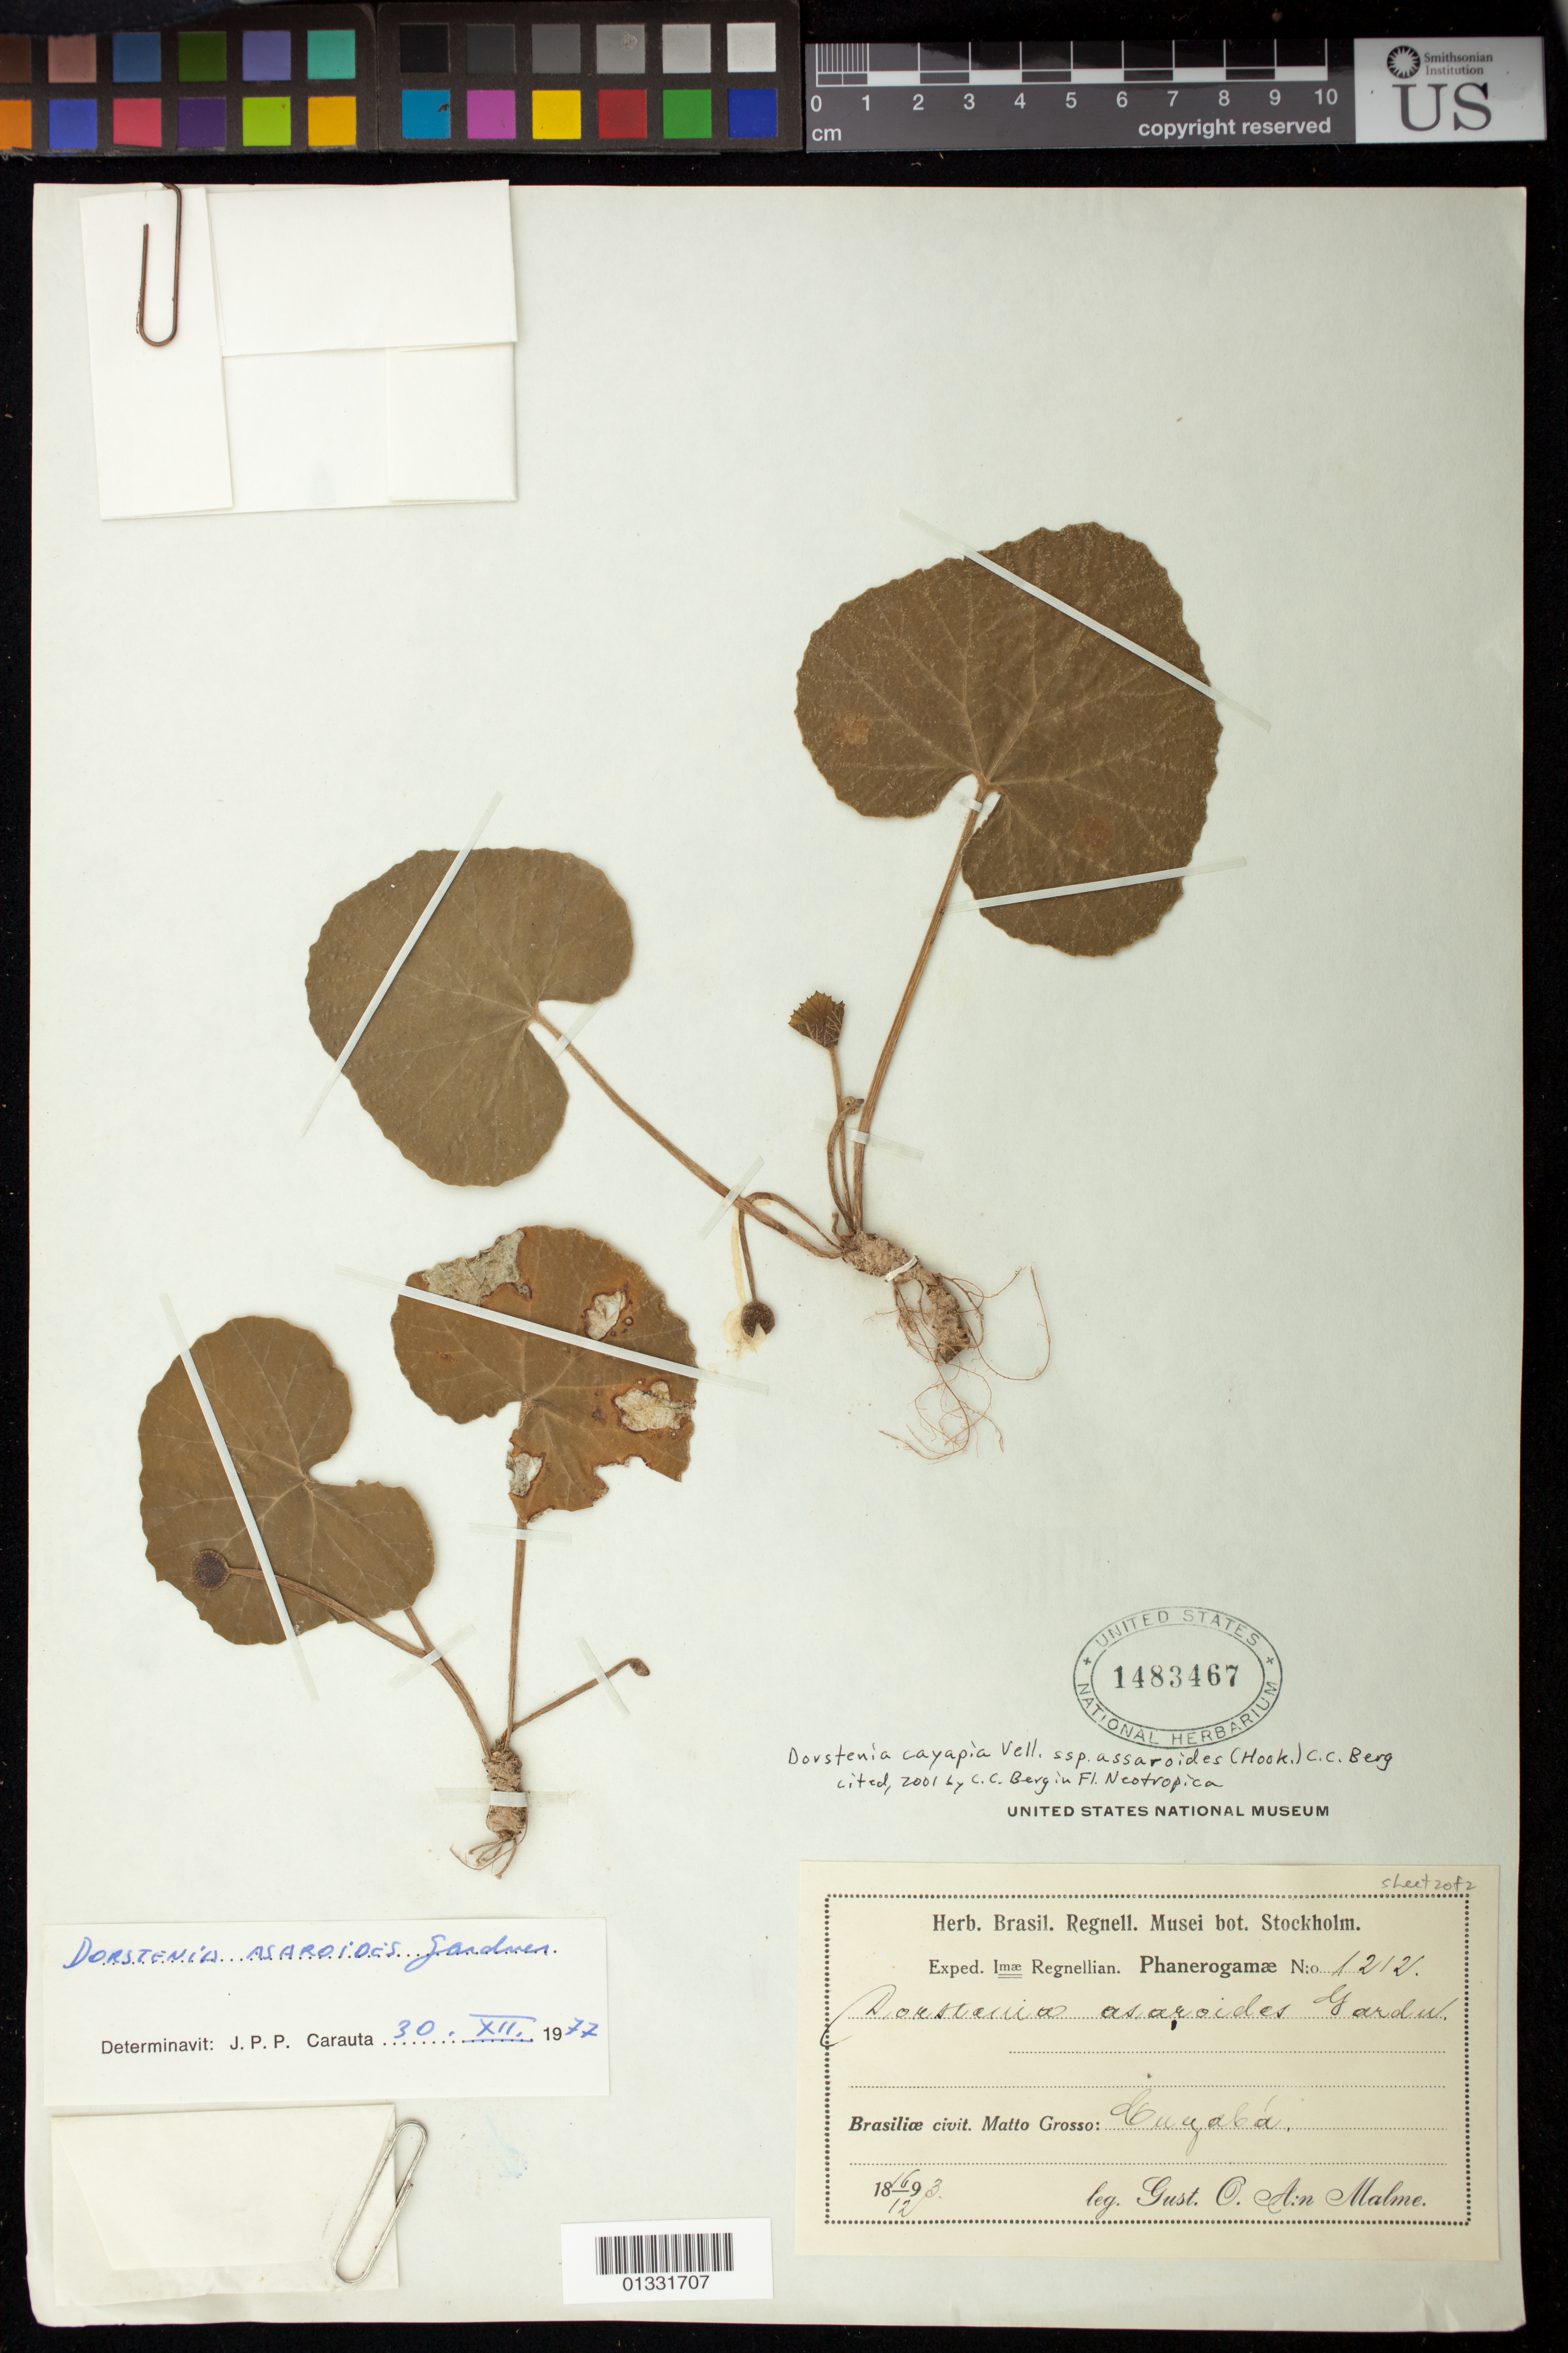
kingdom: Plantae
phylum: Tracheophyta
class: Magnoliopsida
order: Rosales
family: Moraceae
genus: Dorstenia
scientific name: Dorstenia cayapia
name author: Vell.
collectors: G. O. A. Malme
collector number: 1212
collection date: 1893-12-16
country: Brazil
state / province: Mato Grosso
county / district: Cuiabá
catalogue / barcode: US 1483467